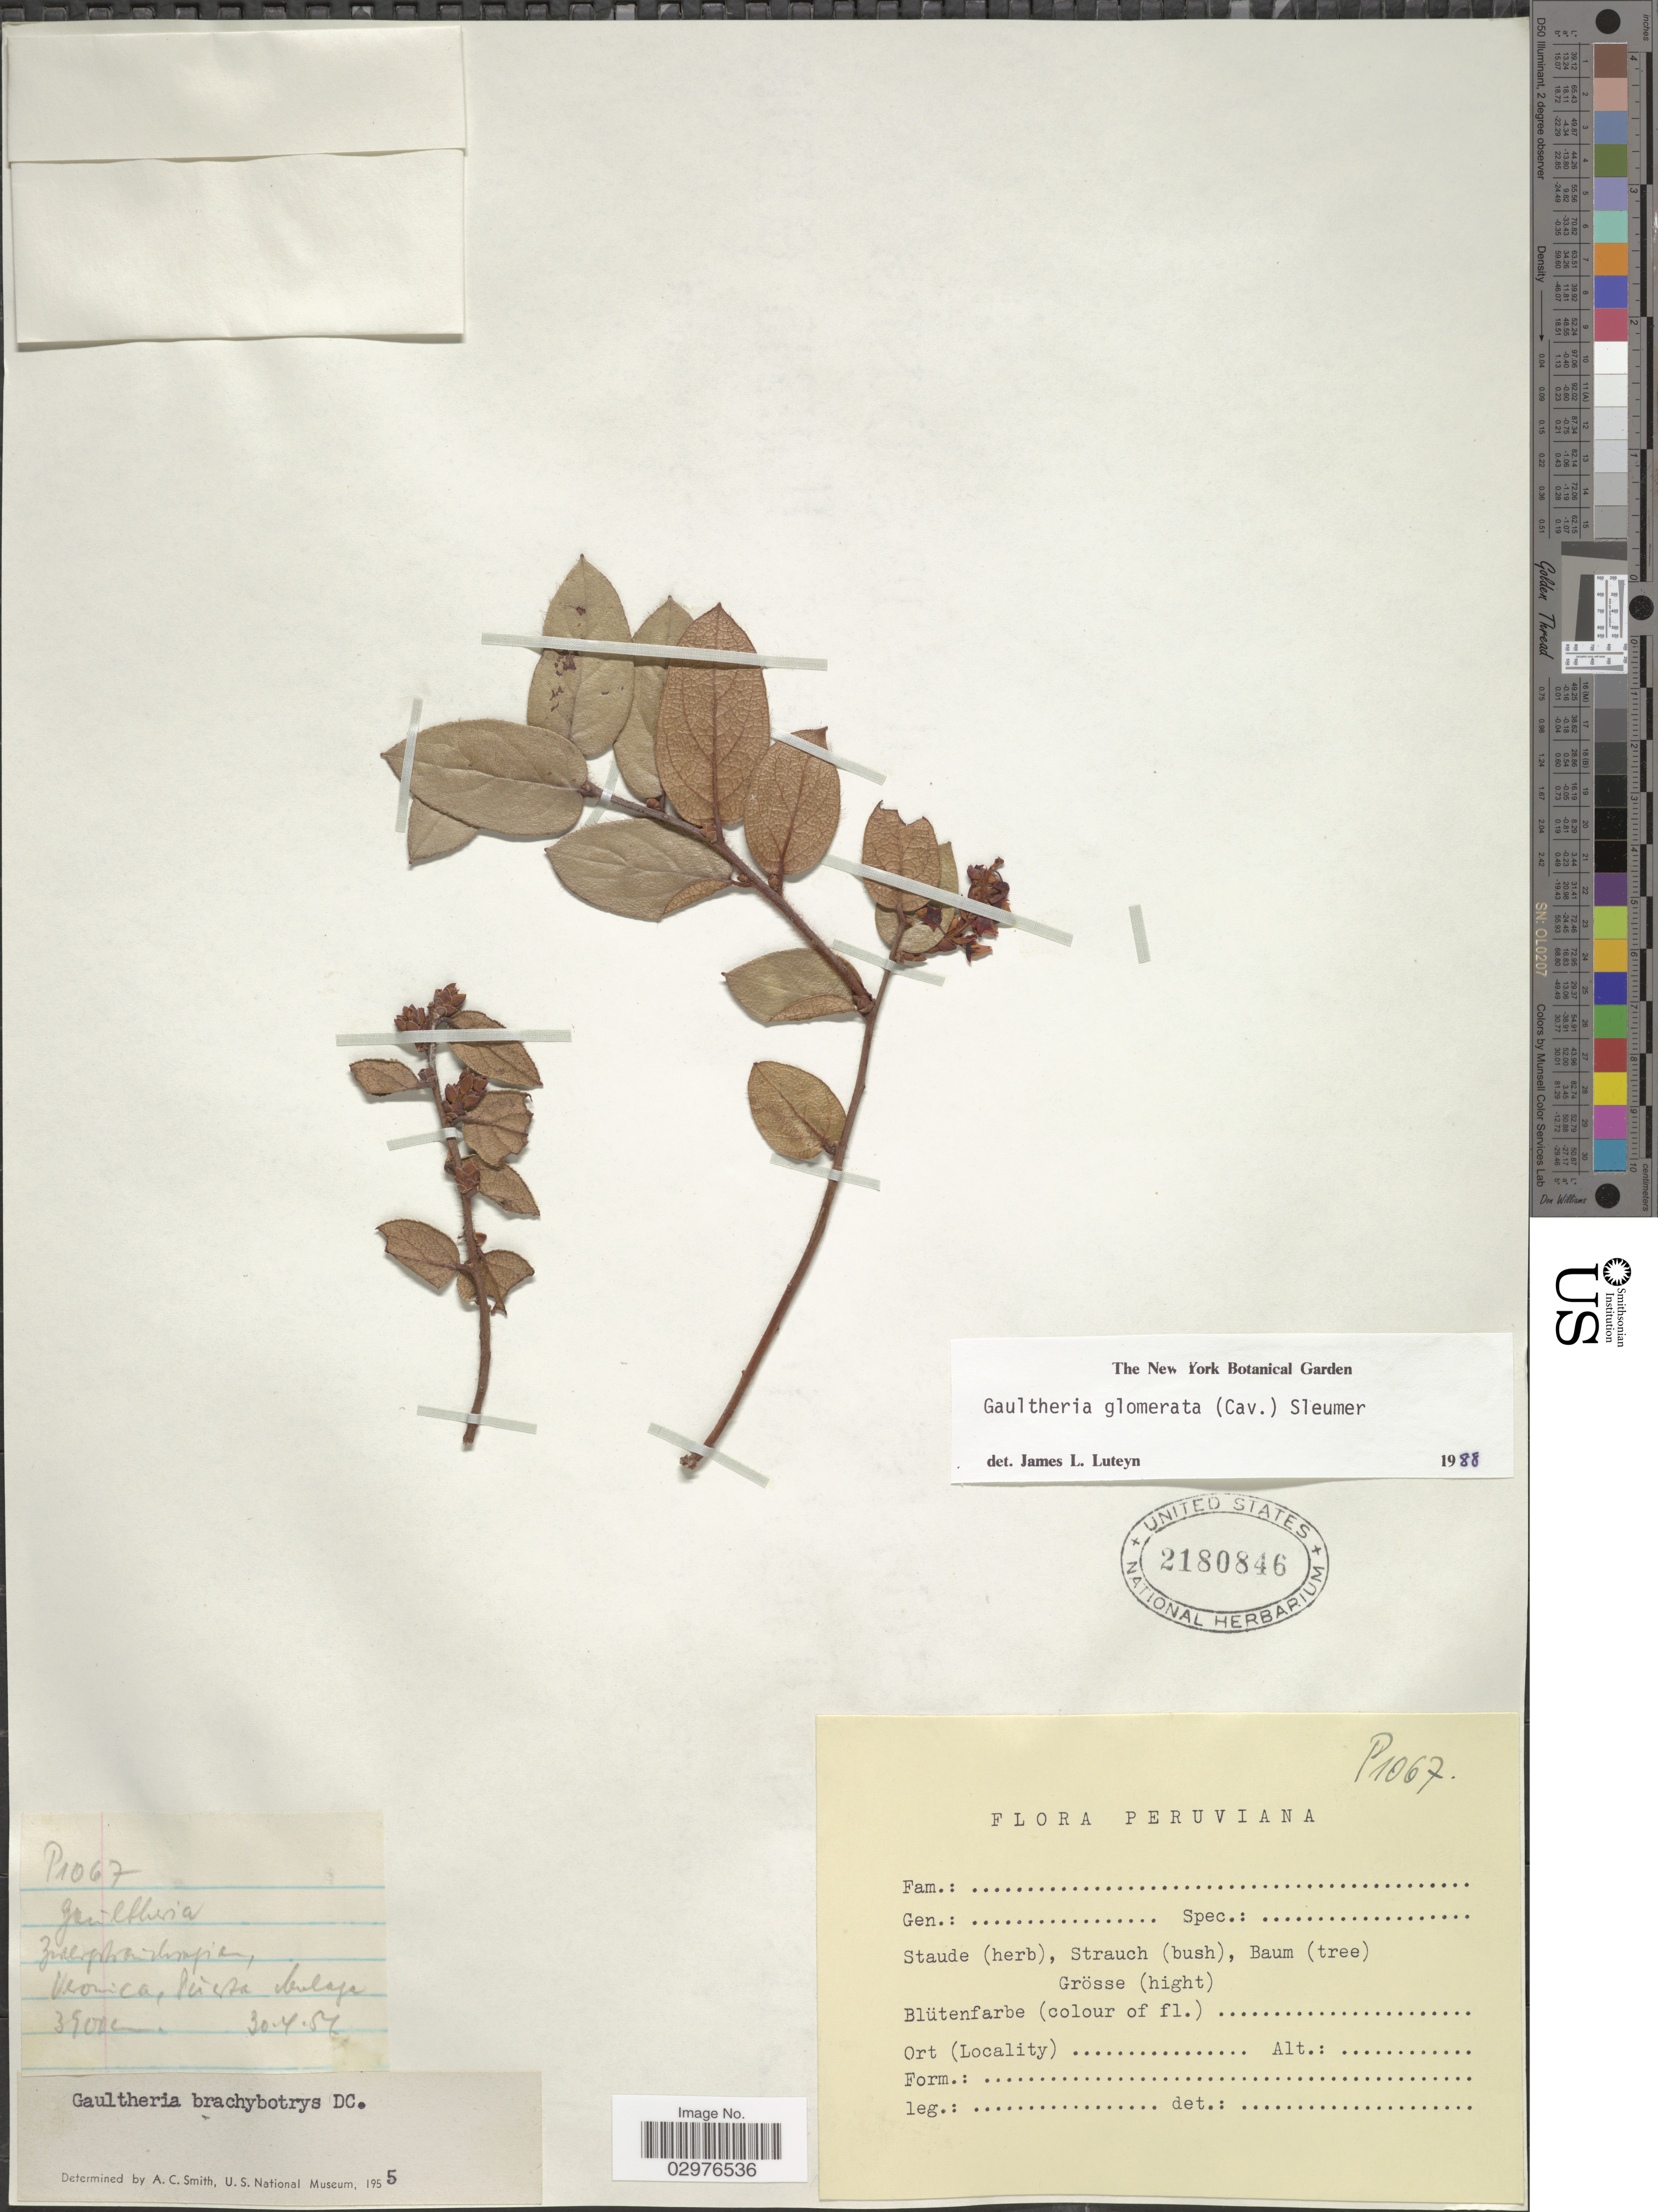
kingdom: Plantae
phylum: Tracheophyta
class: Magnoliopsida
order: Ericales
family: Ericaceae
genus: Gaultheria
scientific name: Gaultheria glomerata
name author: (Cav.) Sleumer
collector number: P1067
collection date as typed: Transcribed d/m/y: 30/4/56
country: Peru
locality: Veronica, Peista bulaja. [interpreted]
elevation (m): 3900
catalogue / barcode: US 2180846